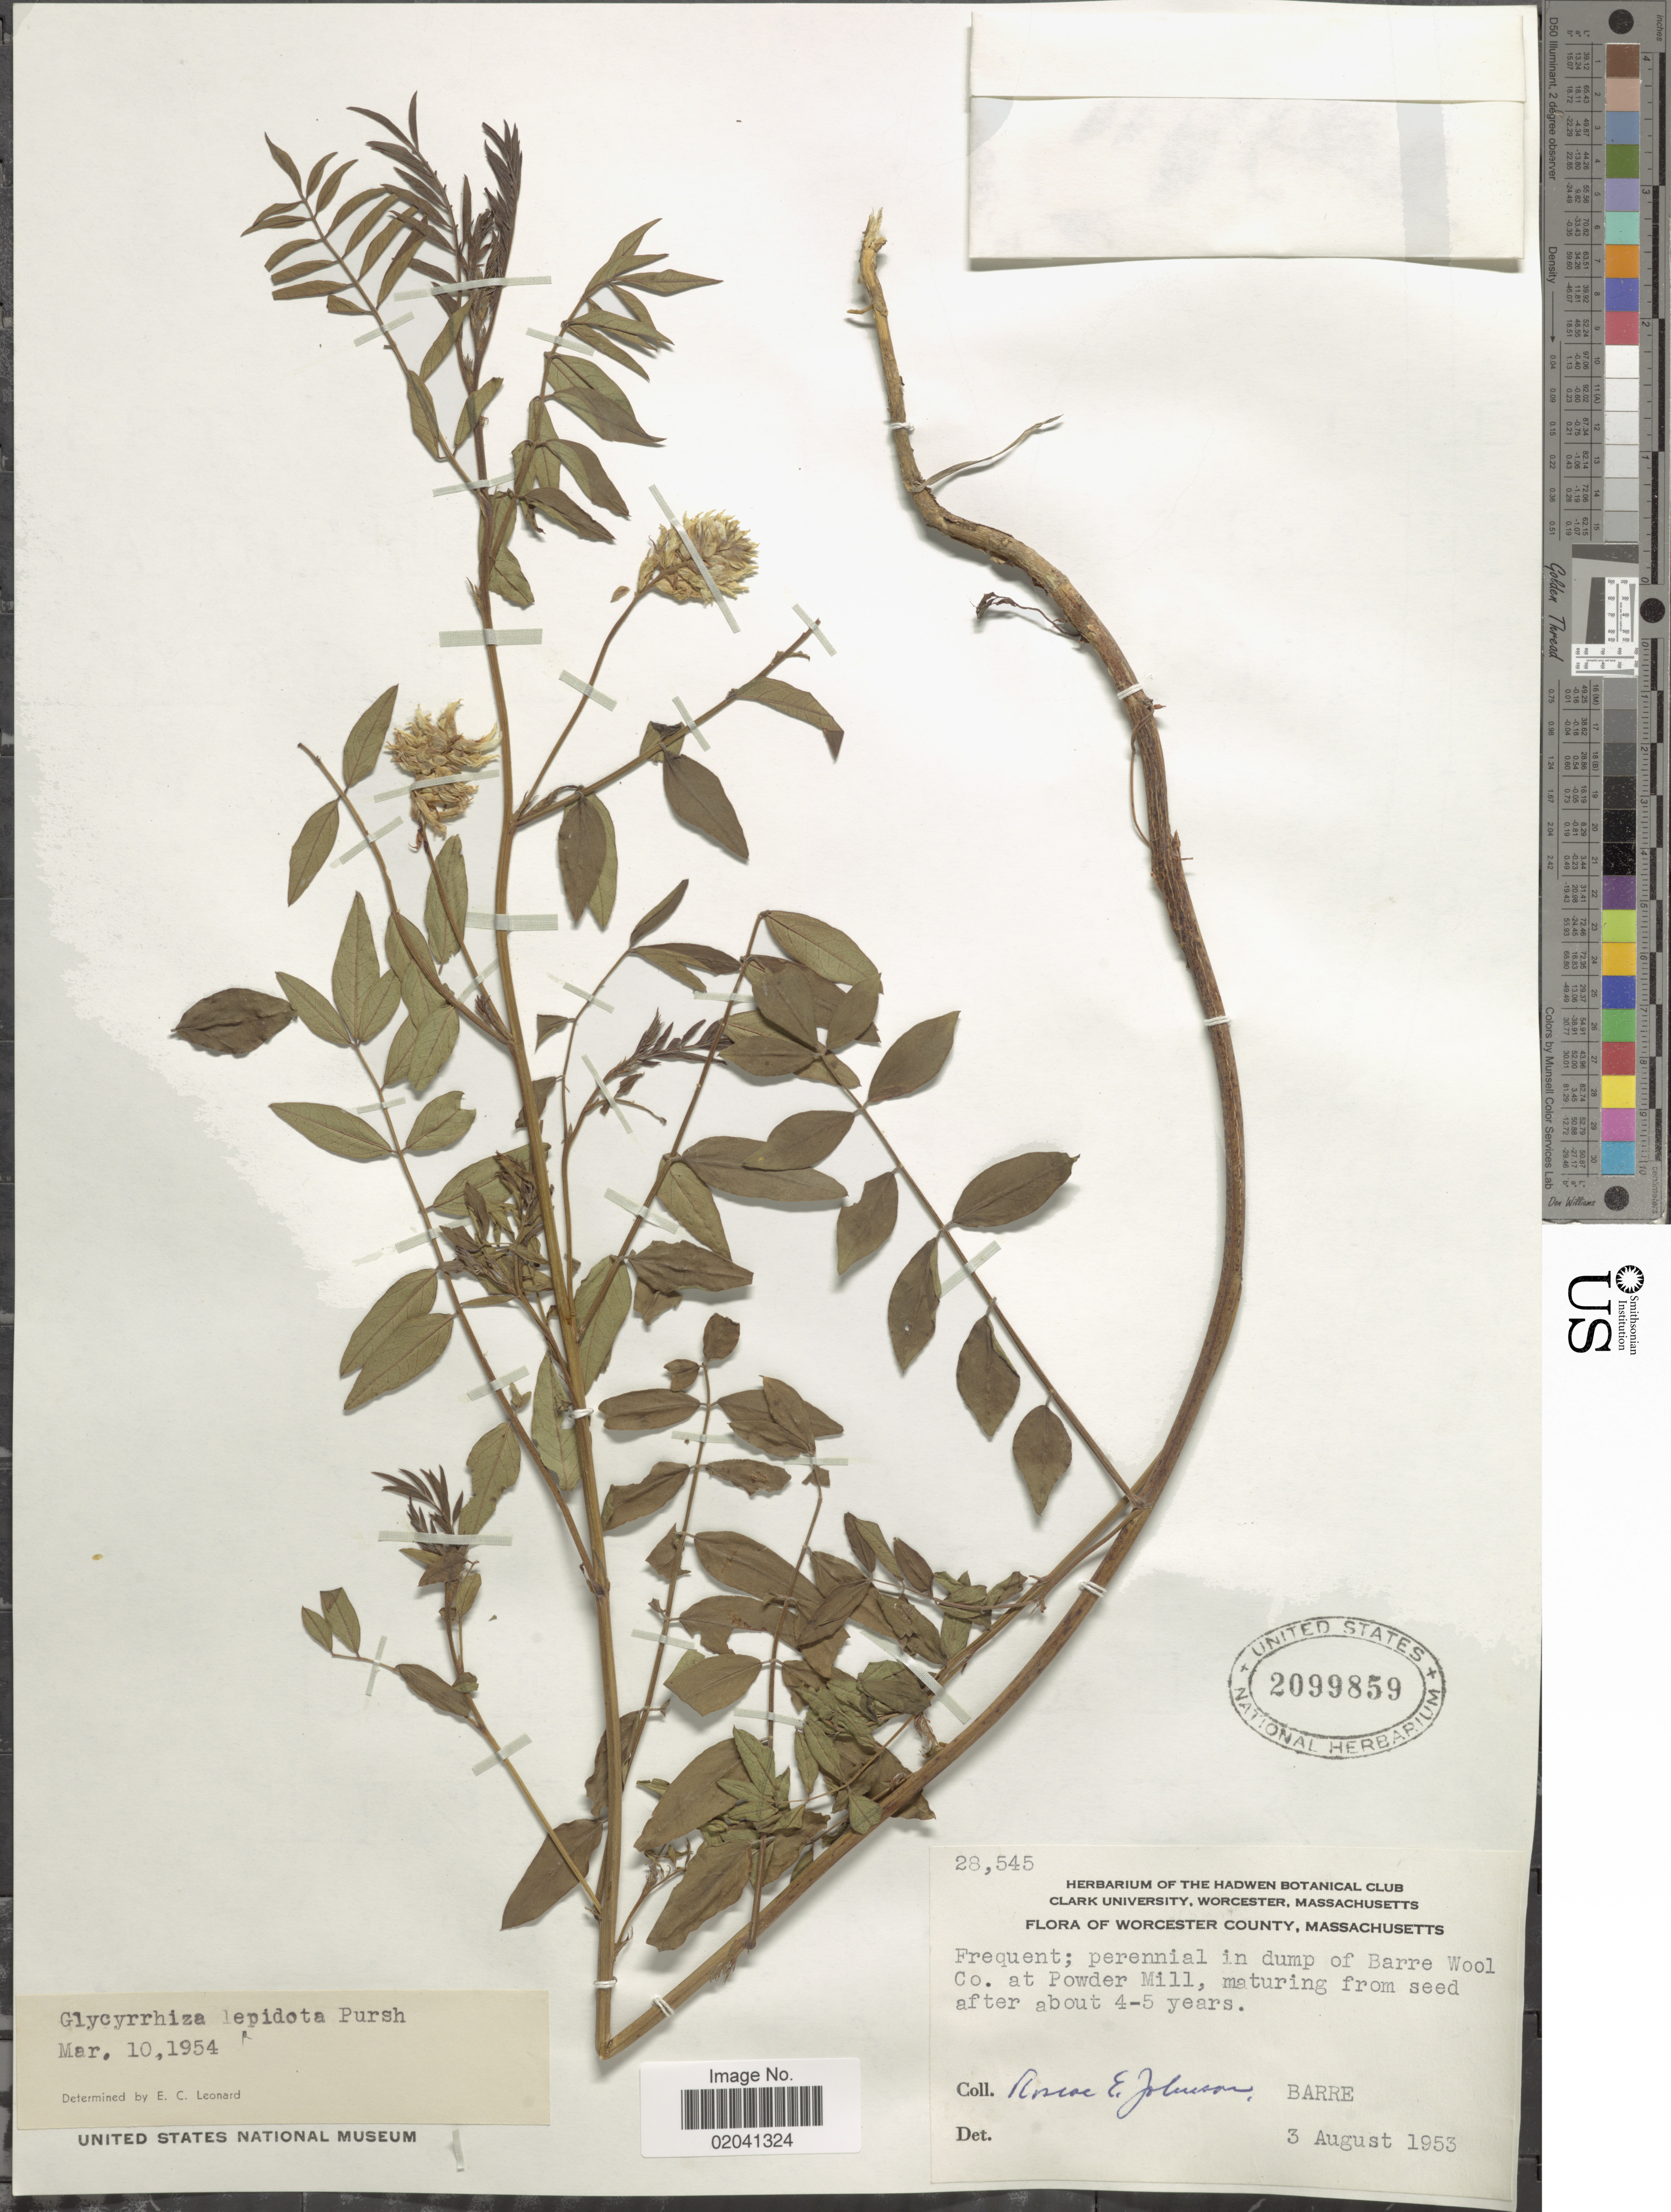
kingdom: Plantae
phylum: Tracheophyta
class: Magnoliopsida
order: Fabales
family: Fabaceae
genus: Glycyrrhiza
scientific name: Glycyrrhiza lepidota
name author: Pursh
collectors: R. Johnson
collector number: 28545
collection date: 1953-08-03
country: United States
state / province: Massachusetts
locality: Worcester County. Barre Wool Co. at Powder Mill, Barre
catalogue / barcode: US 2099859